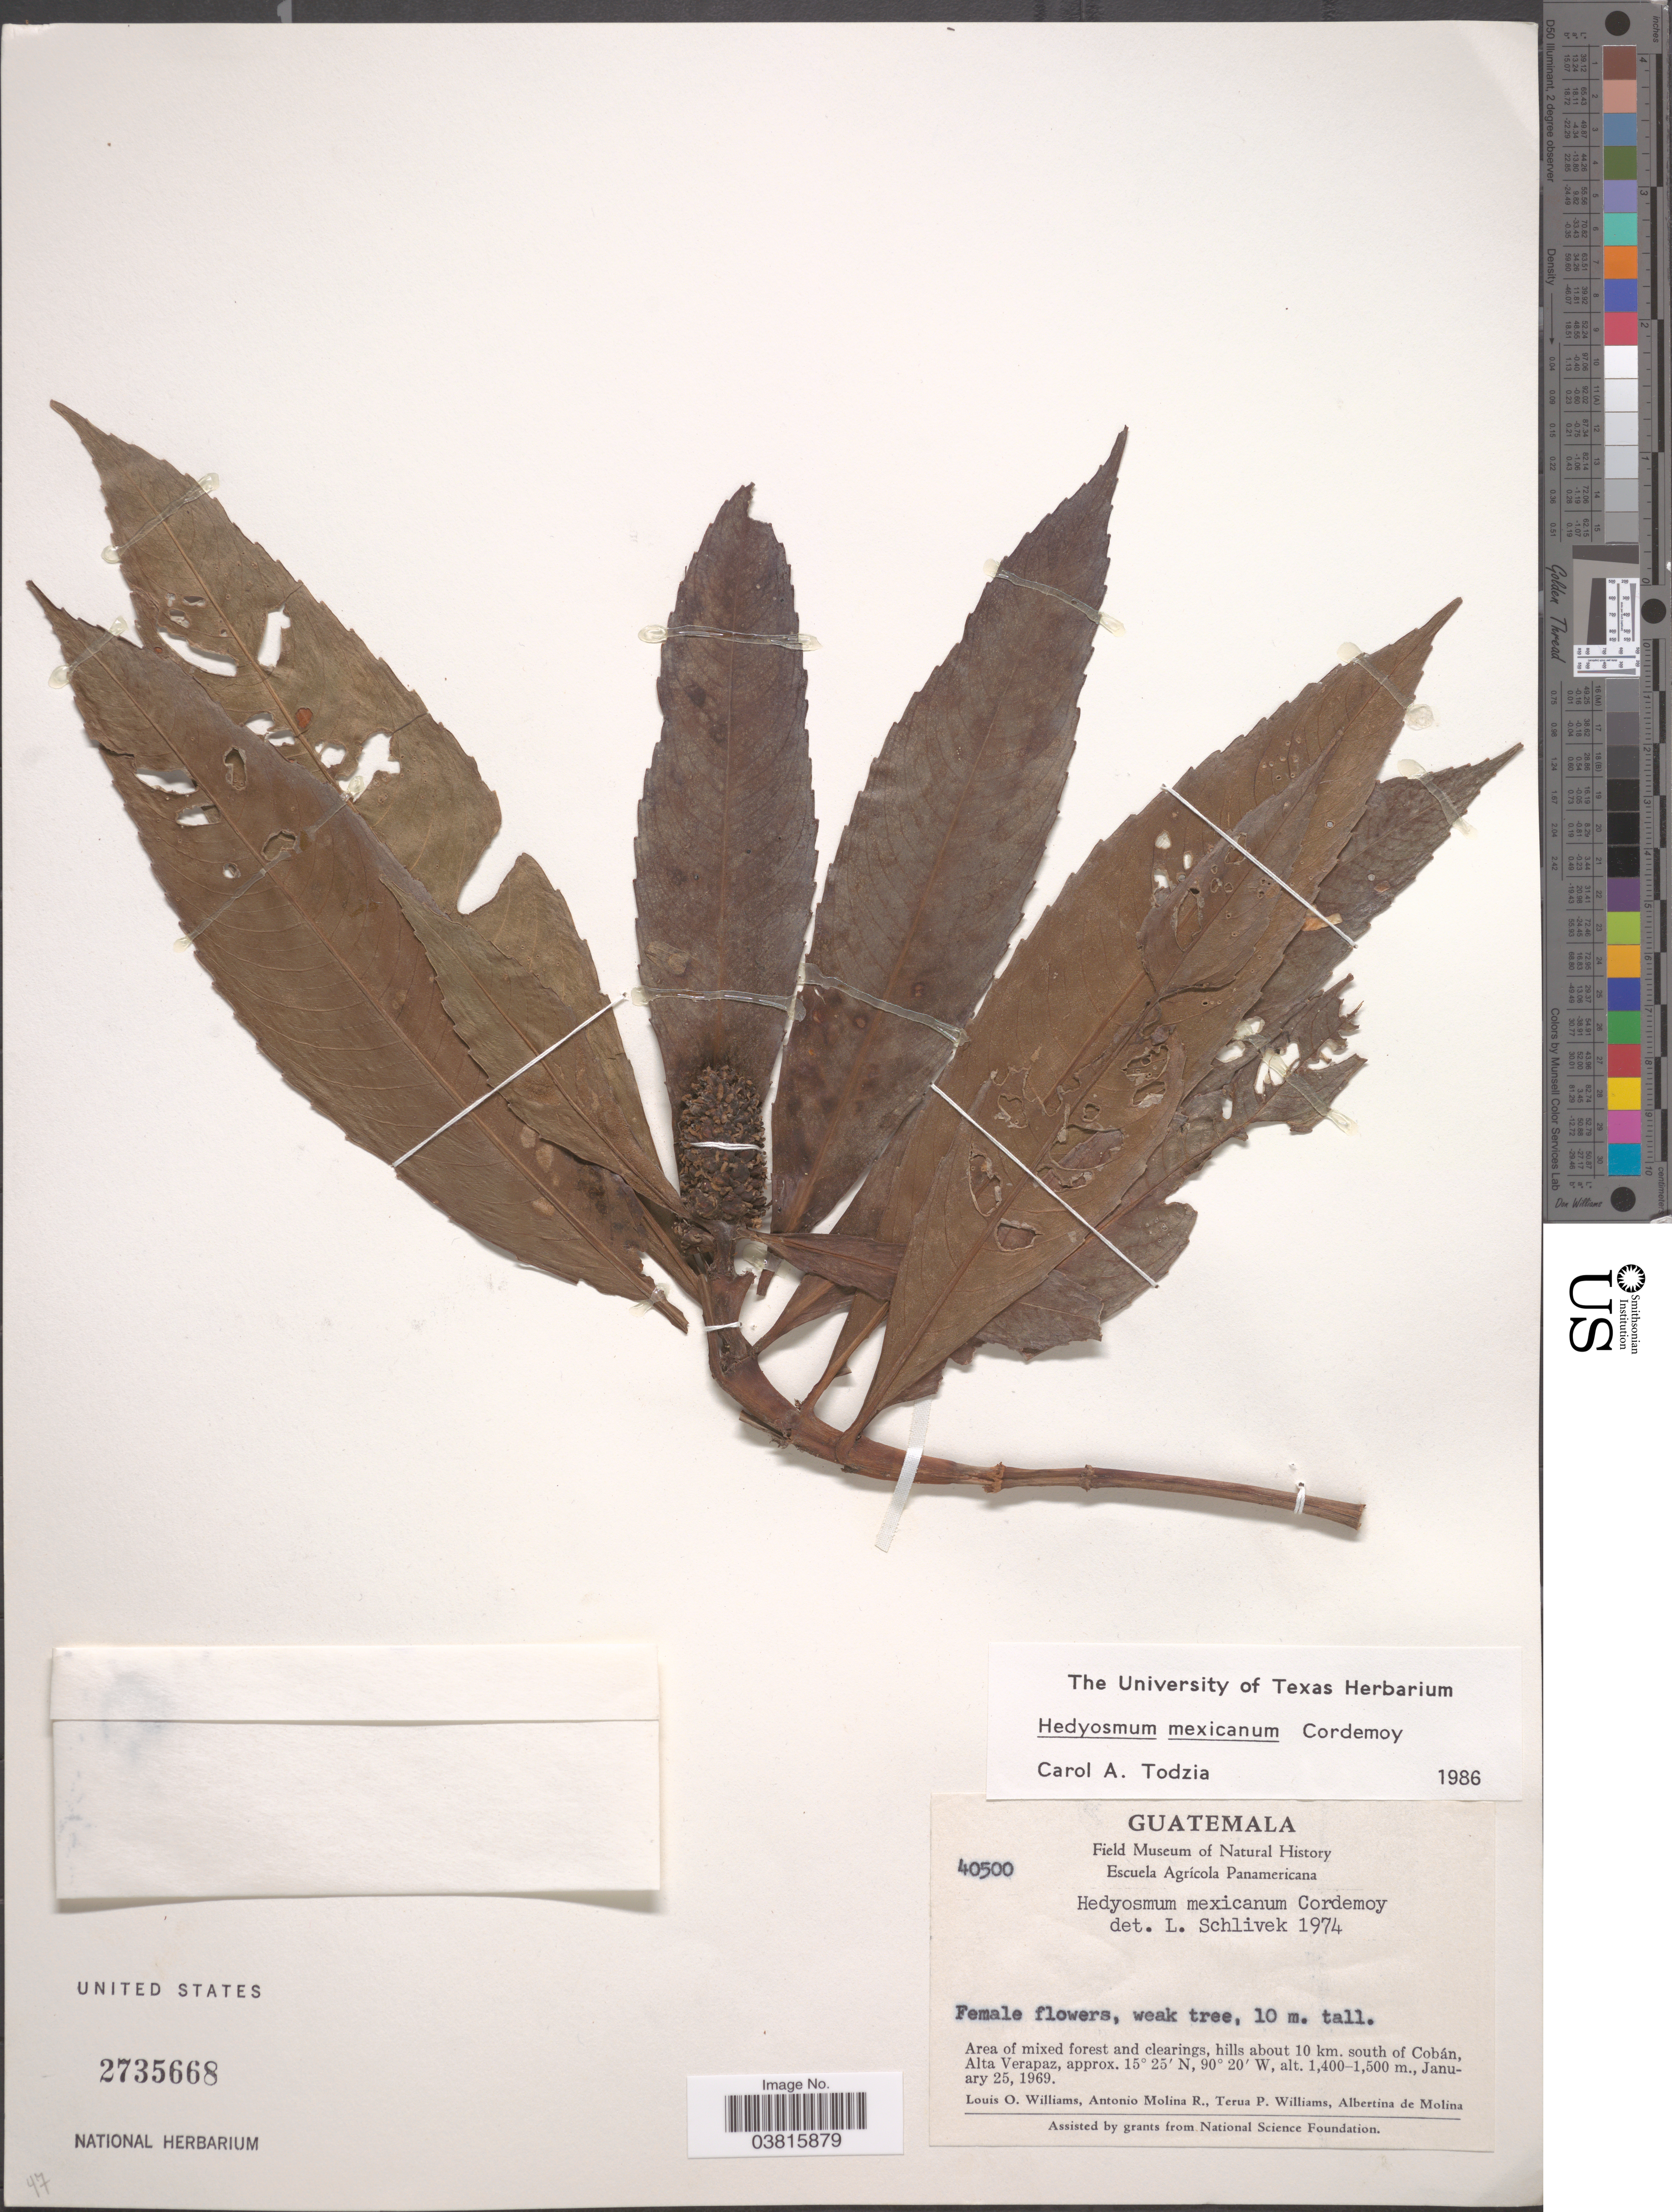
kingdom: Plantae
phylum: Tracheophyta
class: Magnoliopsida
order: Chloranthales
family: Chloranthaceae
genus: Hedyosmum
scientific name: Hedyosmum artocarpus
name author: Solms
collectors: L. O. Williams, A. Molina R., T. Williams & A. R. Molina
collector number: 40500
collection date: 1969-01-25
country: Guatemala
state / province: Alta Verapaz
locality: Area of mixed and clearings, hills about 10 km. south of Cobán.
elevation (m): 1400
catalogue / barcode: US 2735668